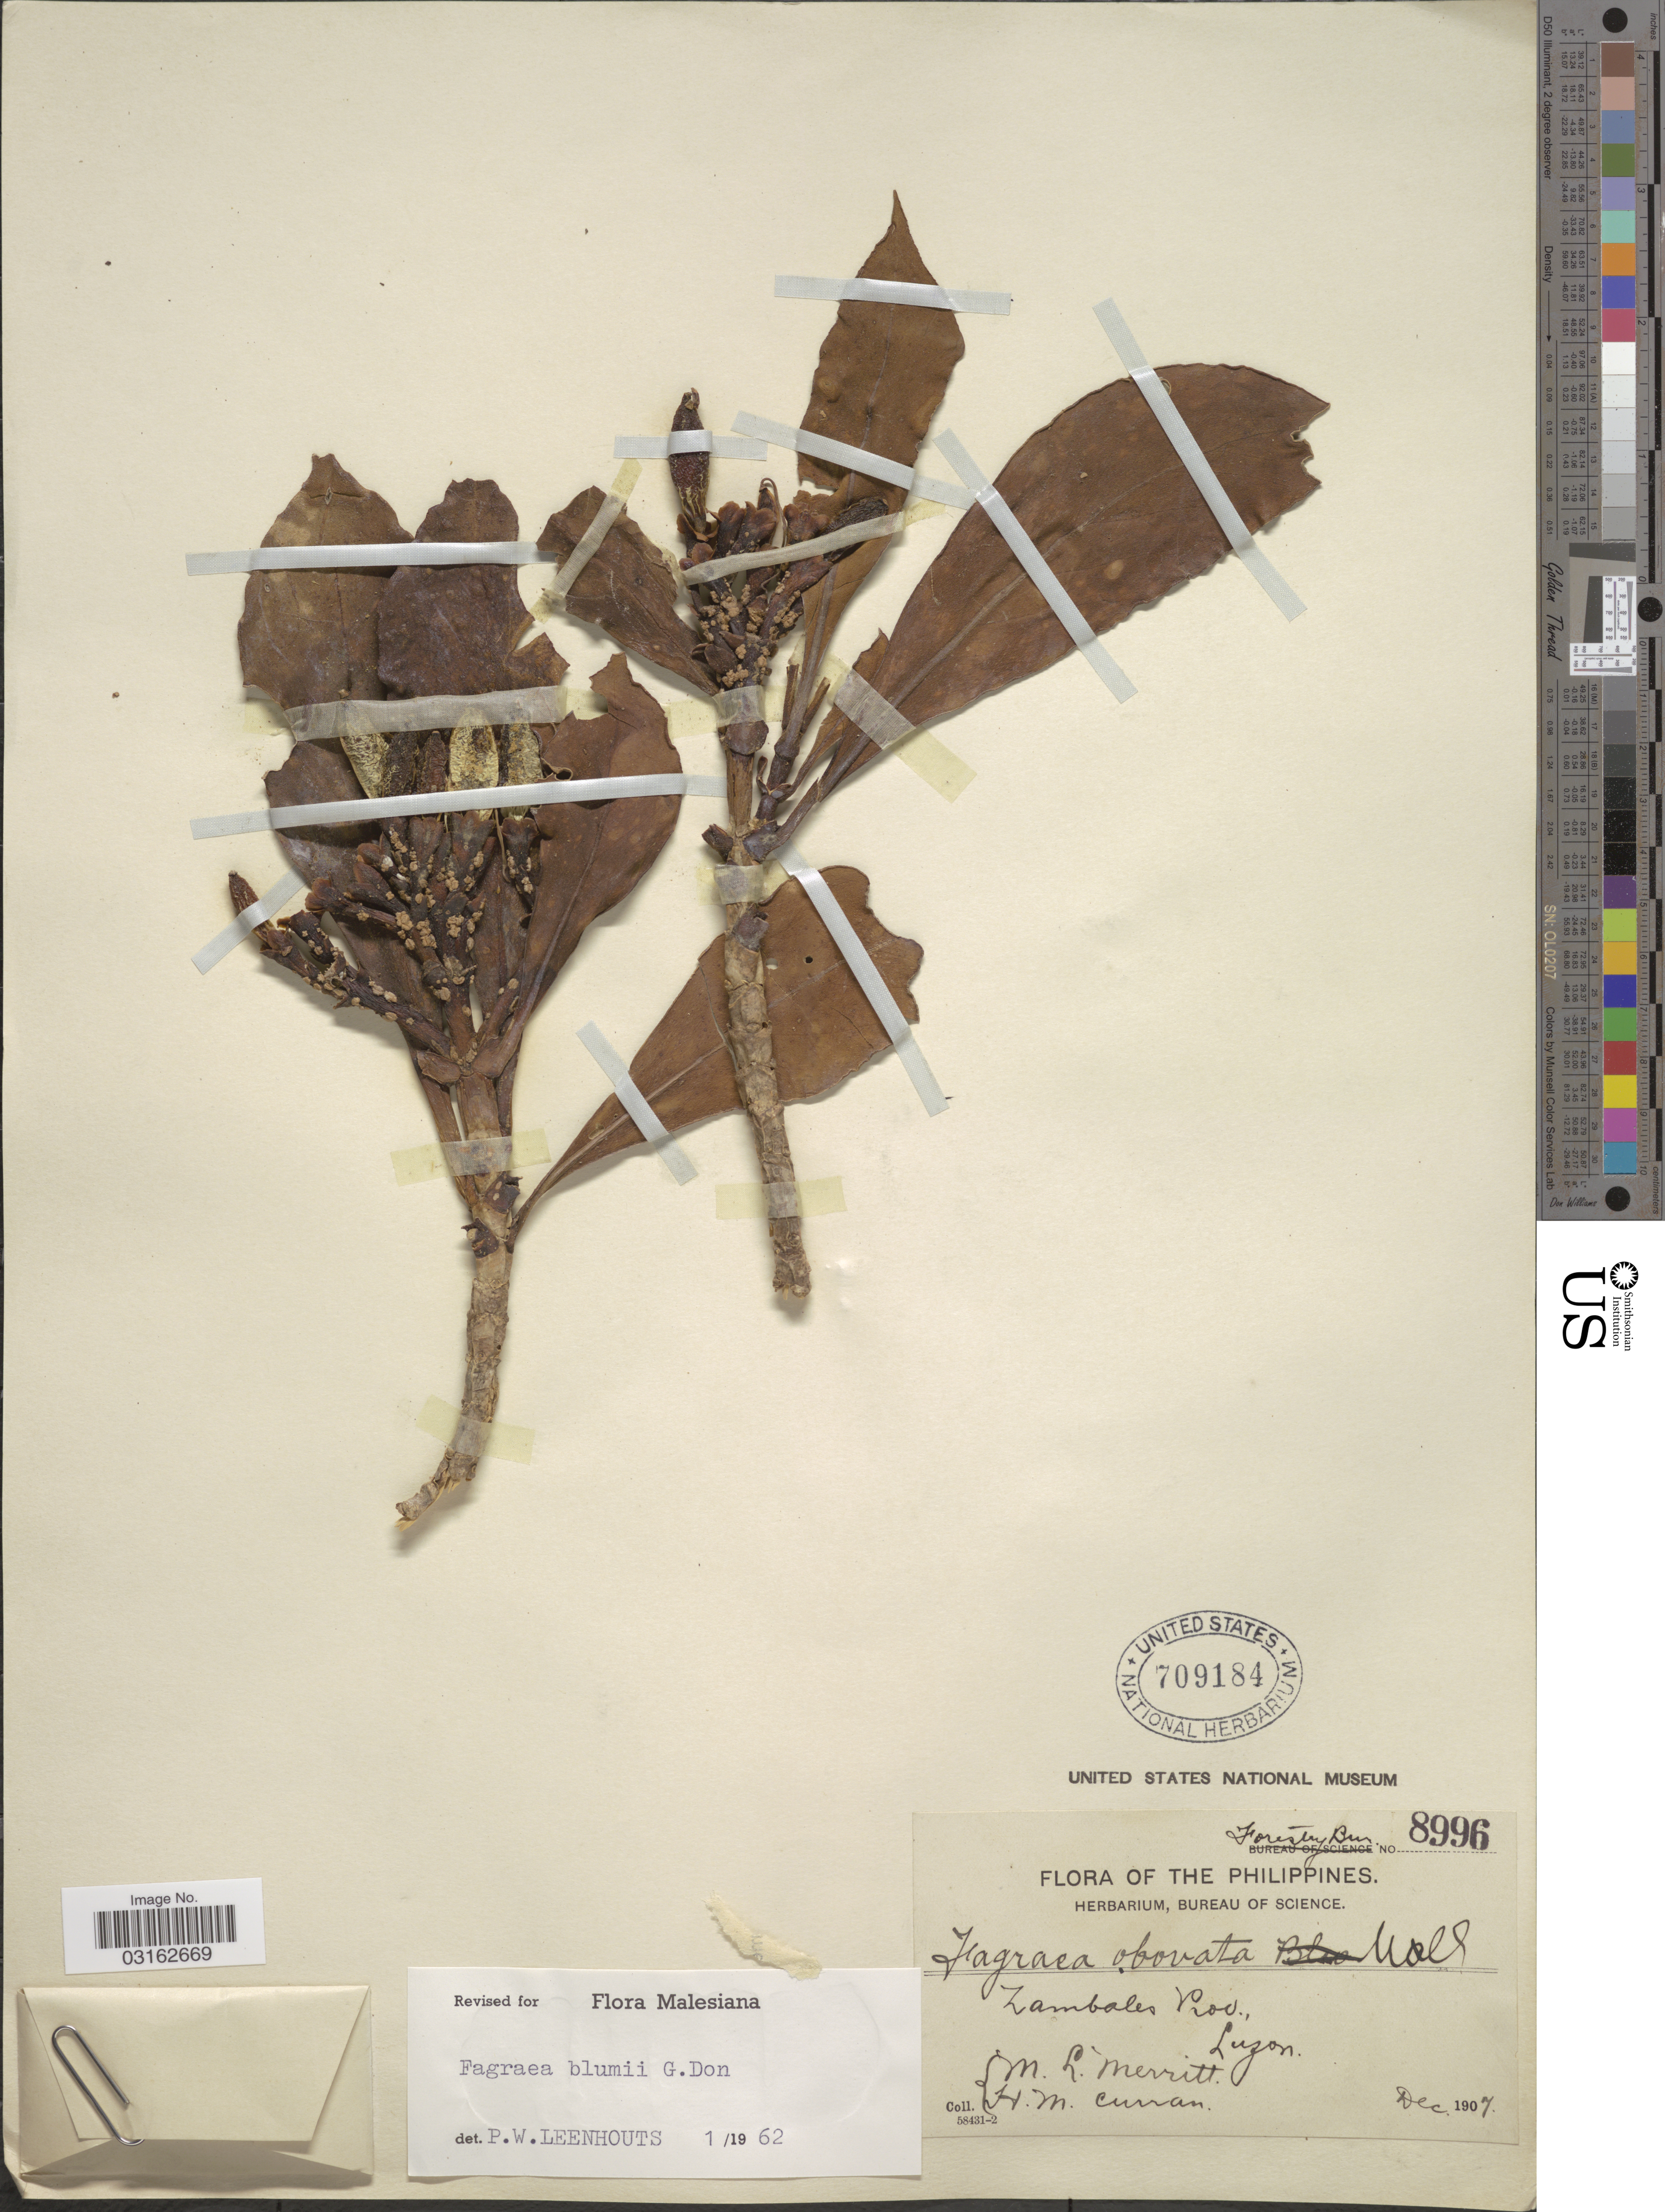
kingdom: Plantae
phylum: Tracheophyta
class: Magnoliopsida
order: Gentianales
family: Gentianaceae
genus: Fagraea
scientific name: Fagraea blumei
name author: G. Don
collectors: M. L. Merritt & H. M. Curran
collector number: Forestry Bur. 8996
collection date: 1907-12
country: Philippines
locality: Zambales Prov., Luzon.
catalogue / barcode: US 709184